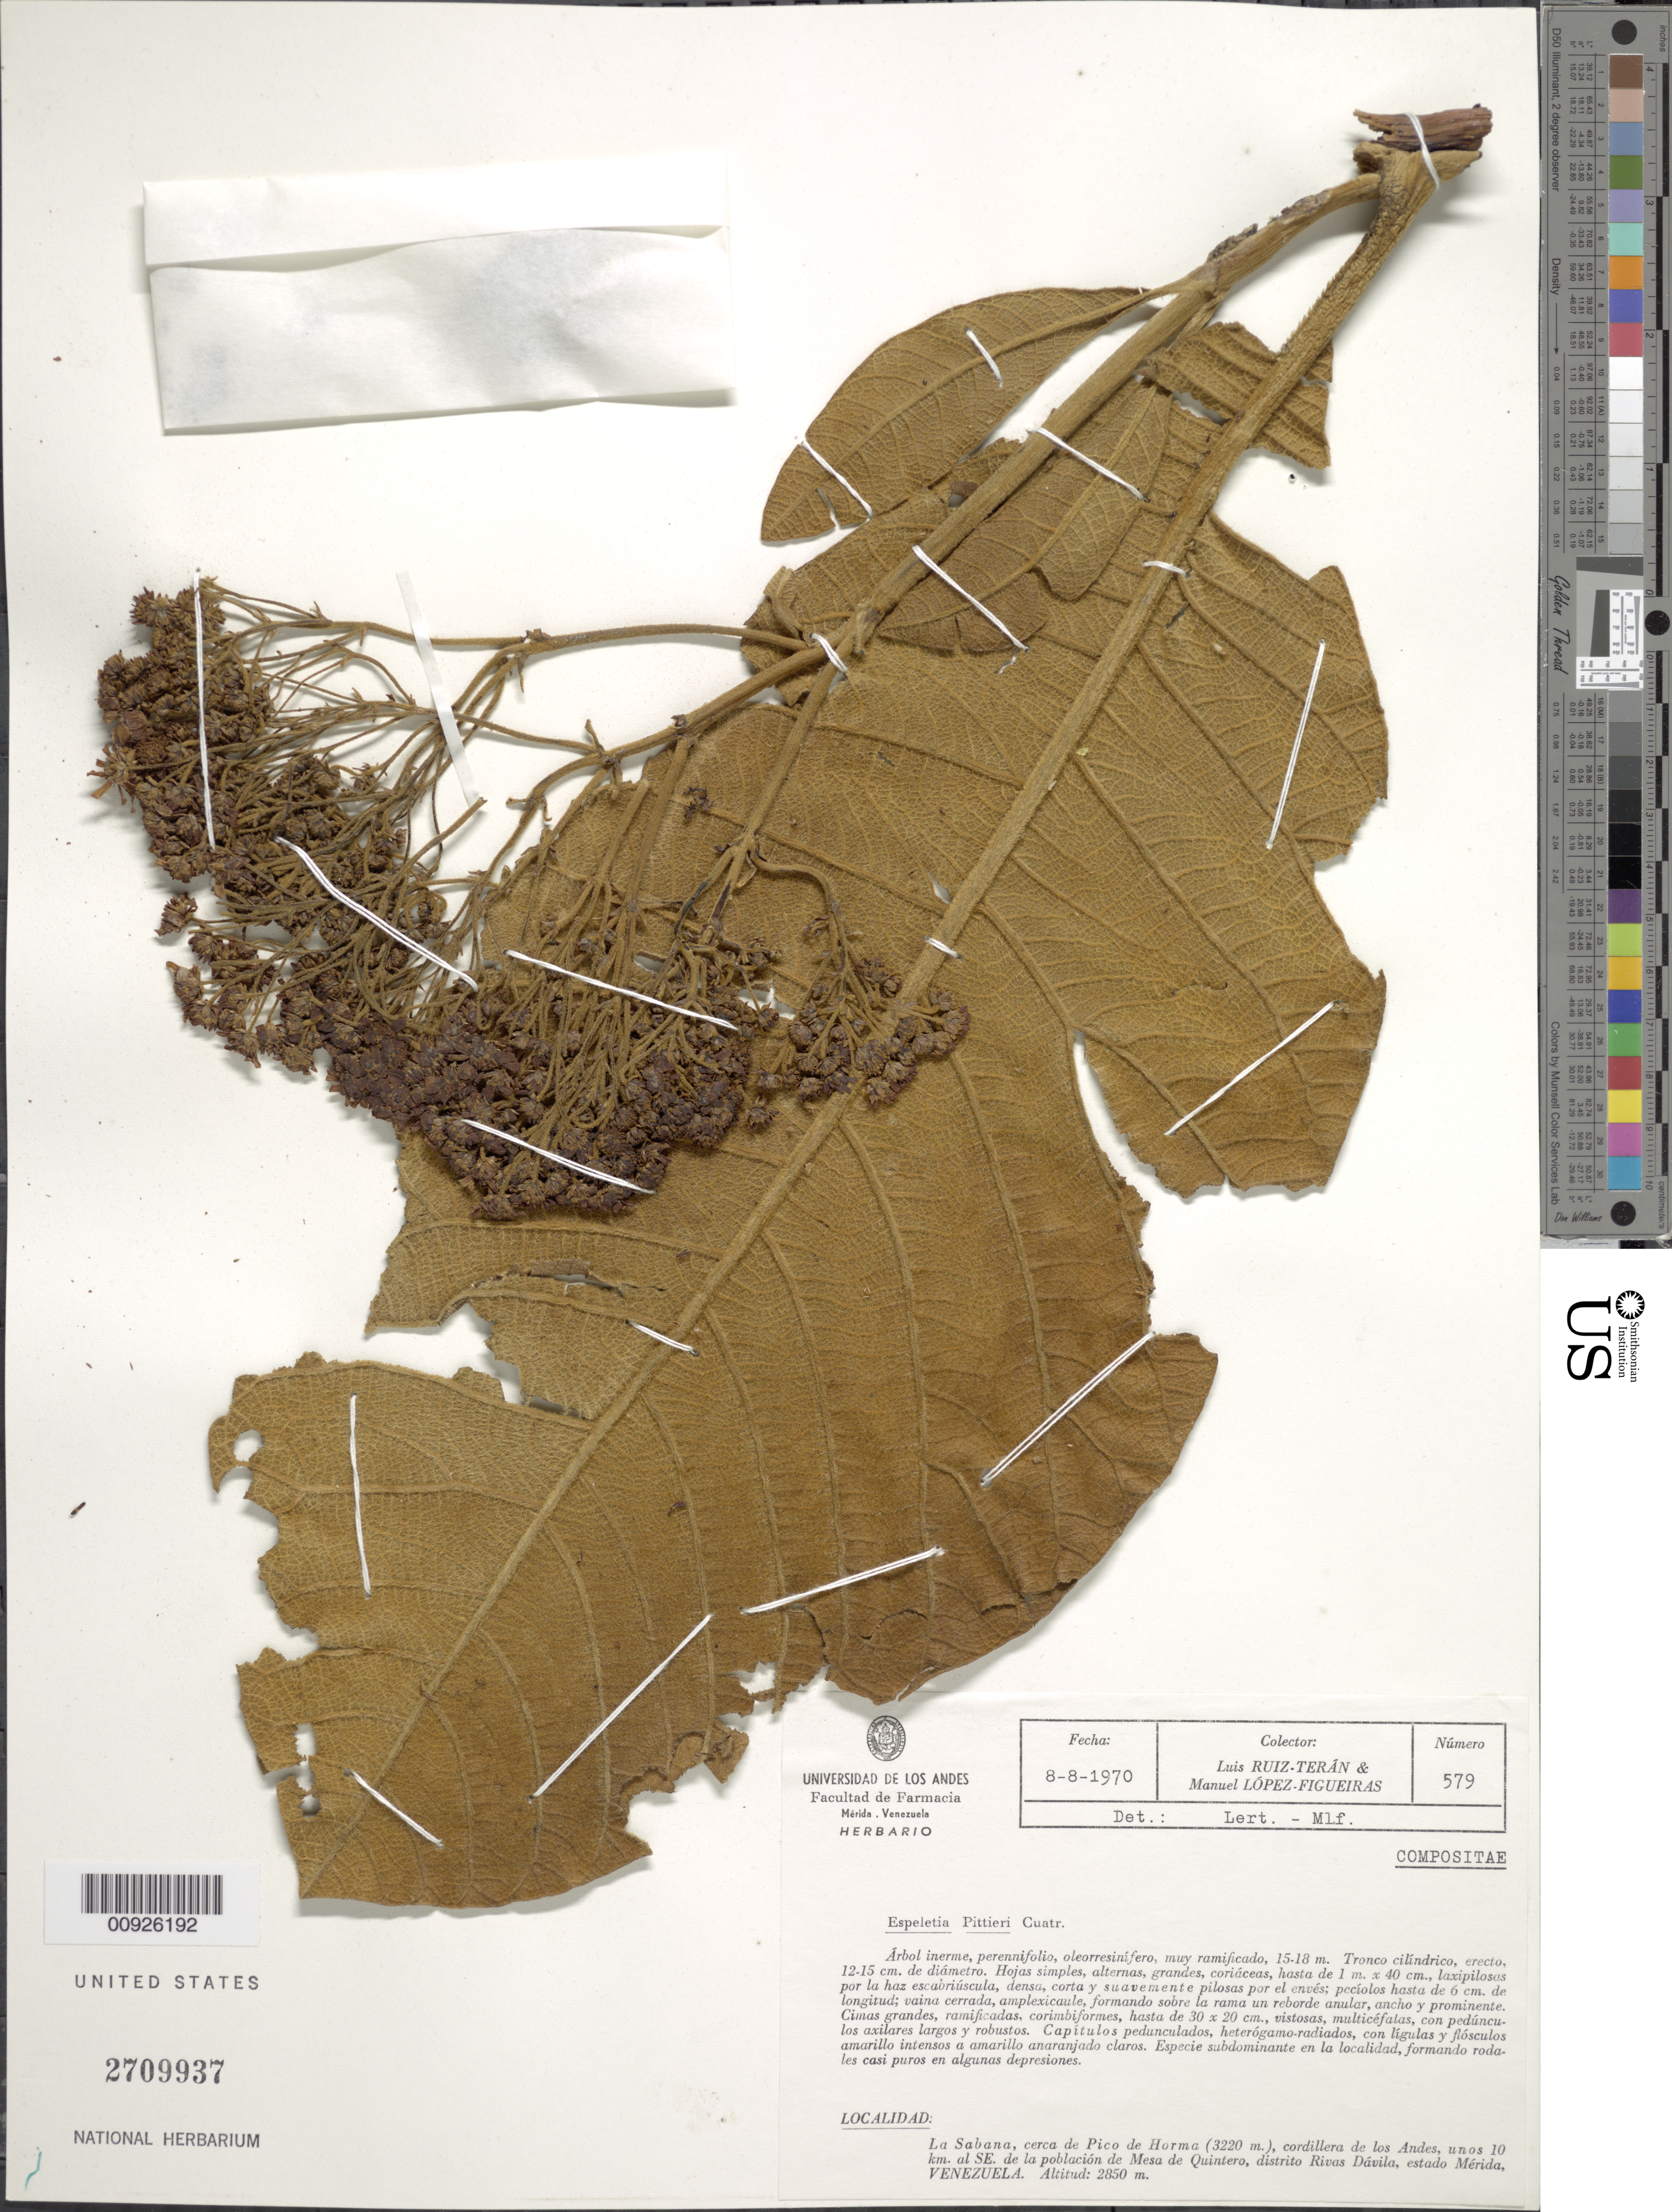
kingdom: Plantae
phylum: Tracheophyta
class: Magnoliopsida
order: Asterales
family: Asteraceae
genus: Carramboa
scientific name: Carramboa badilloi var. pittieri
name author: (Cuatrec.) Cuatrec.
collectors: L. Teran & M. López Figueiras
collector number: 579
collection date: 1970-08-08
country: Venezuela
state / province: Mérida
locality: La Sabana, cerca de Pico de Horma (3220 m), cordillera de los Andes, unos 10 km. al SE. de la poblacion de Mesa de Quintero, distrito Rivas Davila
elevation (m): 2850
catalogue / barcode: US 2709937